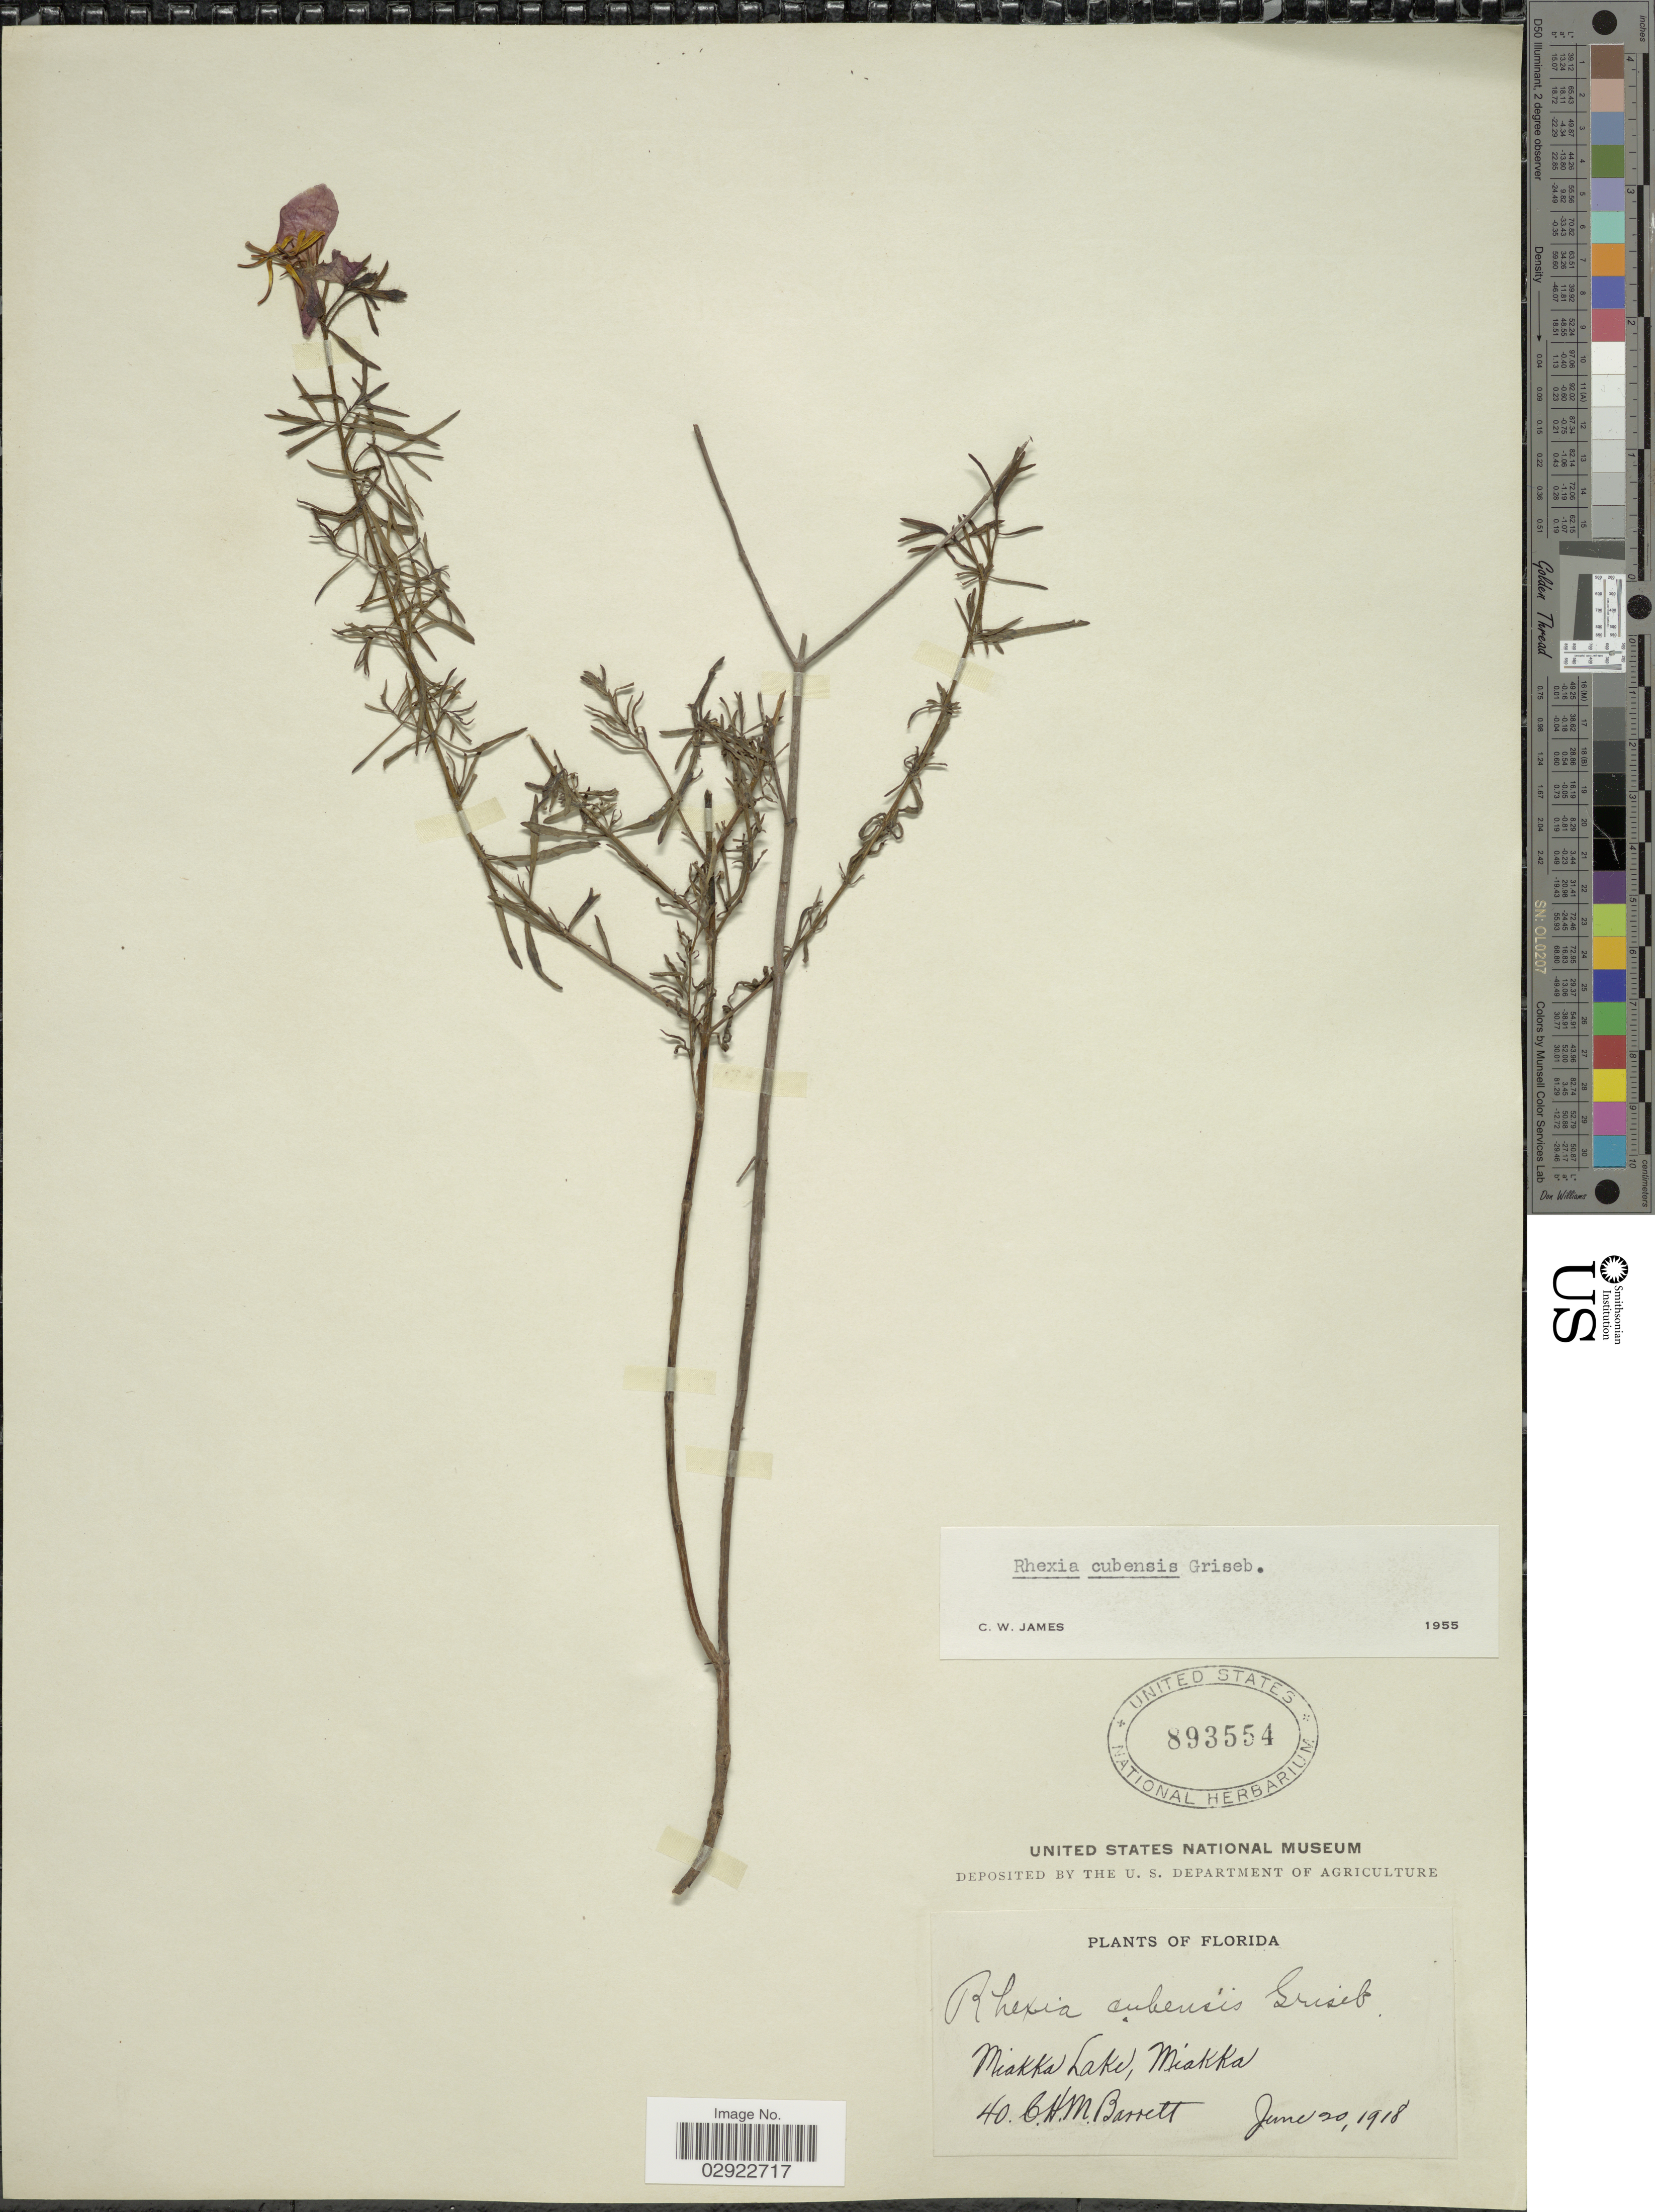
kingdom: Plantae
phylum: Tracheophyta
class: Magnoliopsida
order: Myrtales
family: Melastomataceae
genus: Rhexia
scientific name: Rhexia cubensis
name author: Griseb.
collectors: C. Barrett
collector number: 40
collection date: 1918-06-20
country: United States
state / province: Florida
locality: Miakka Lake, Miakka.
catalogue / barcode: US 893554